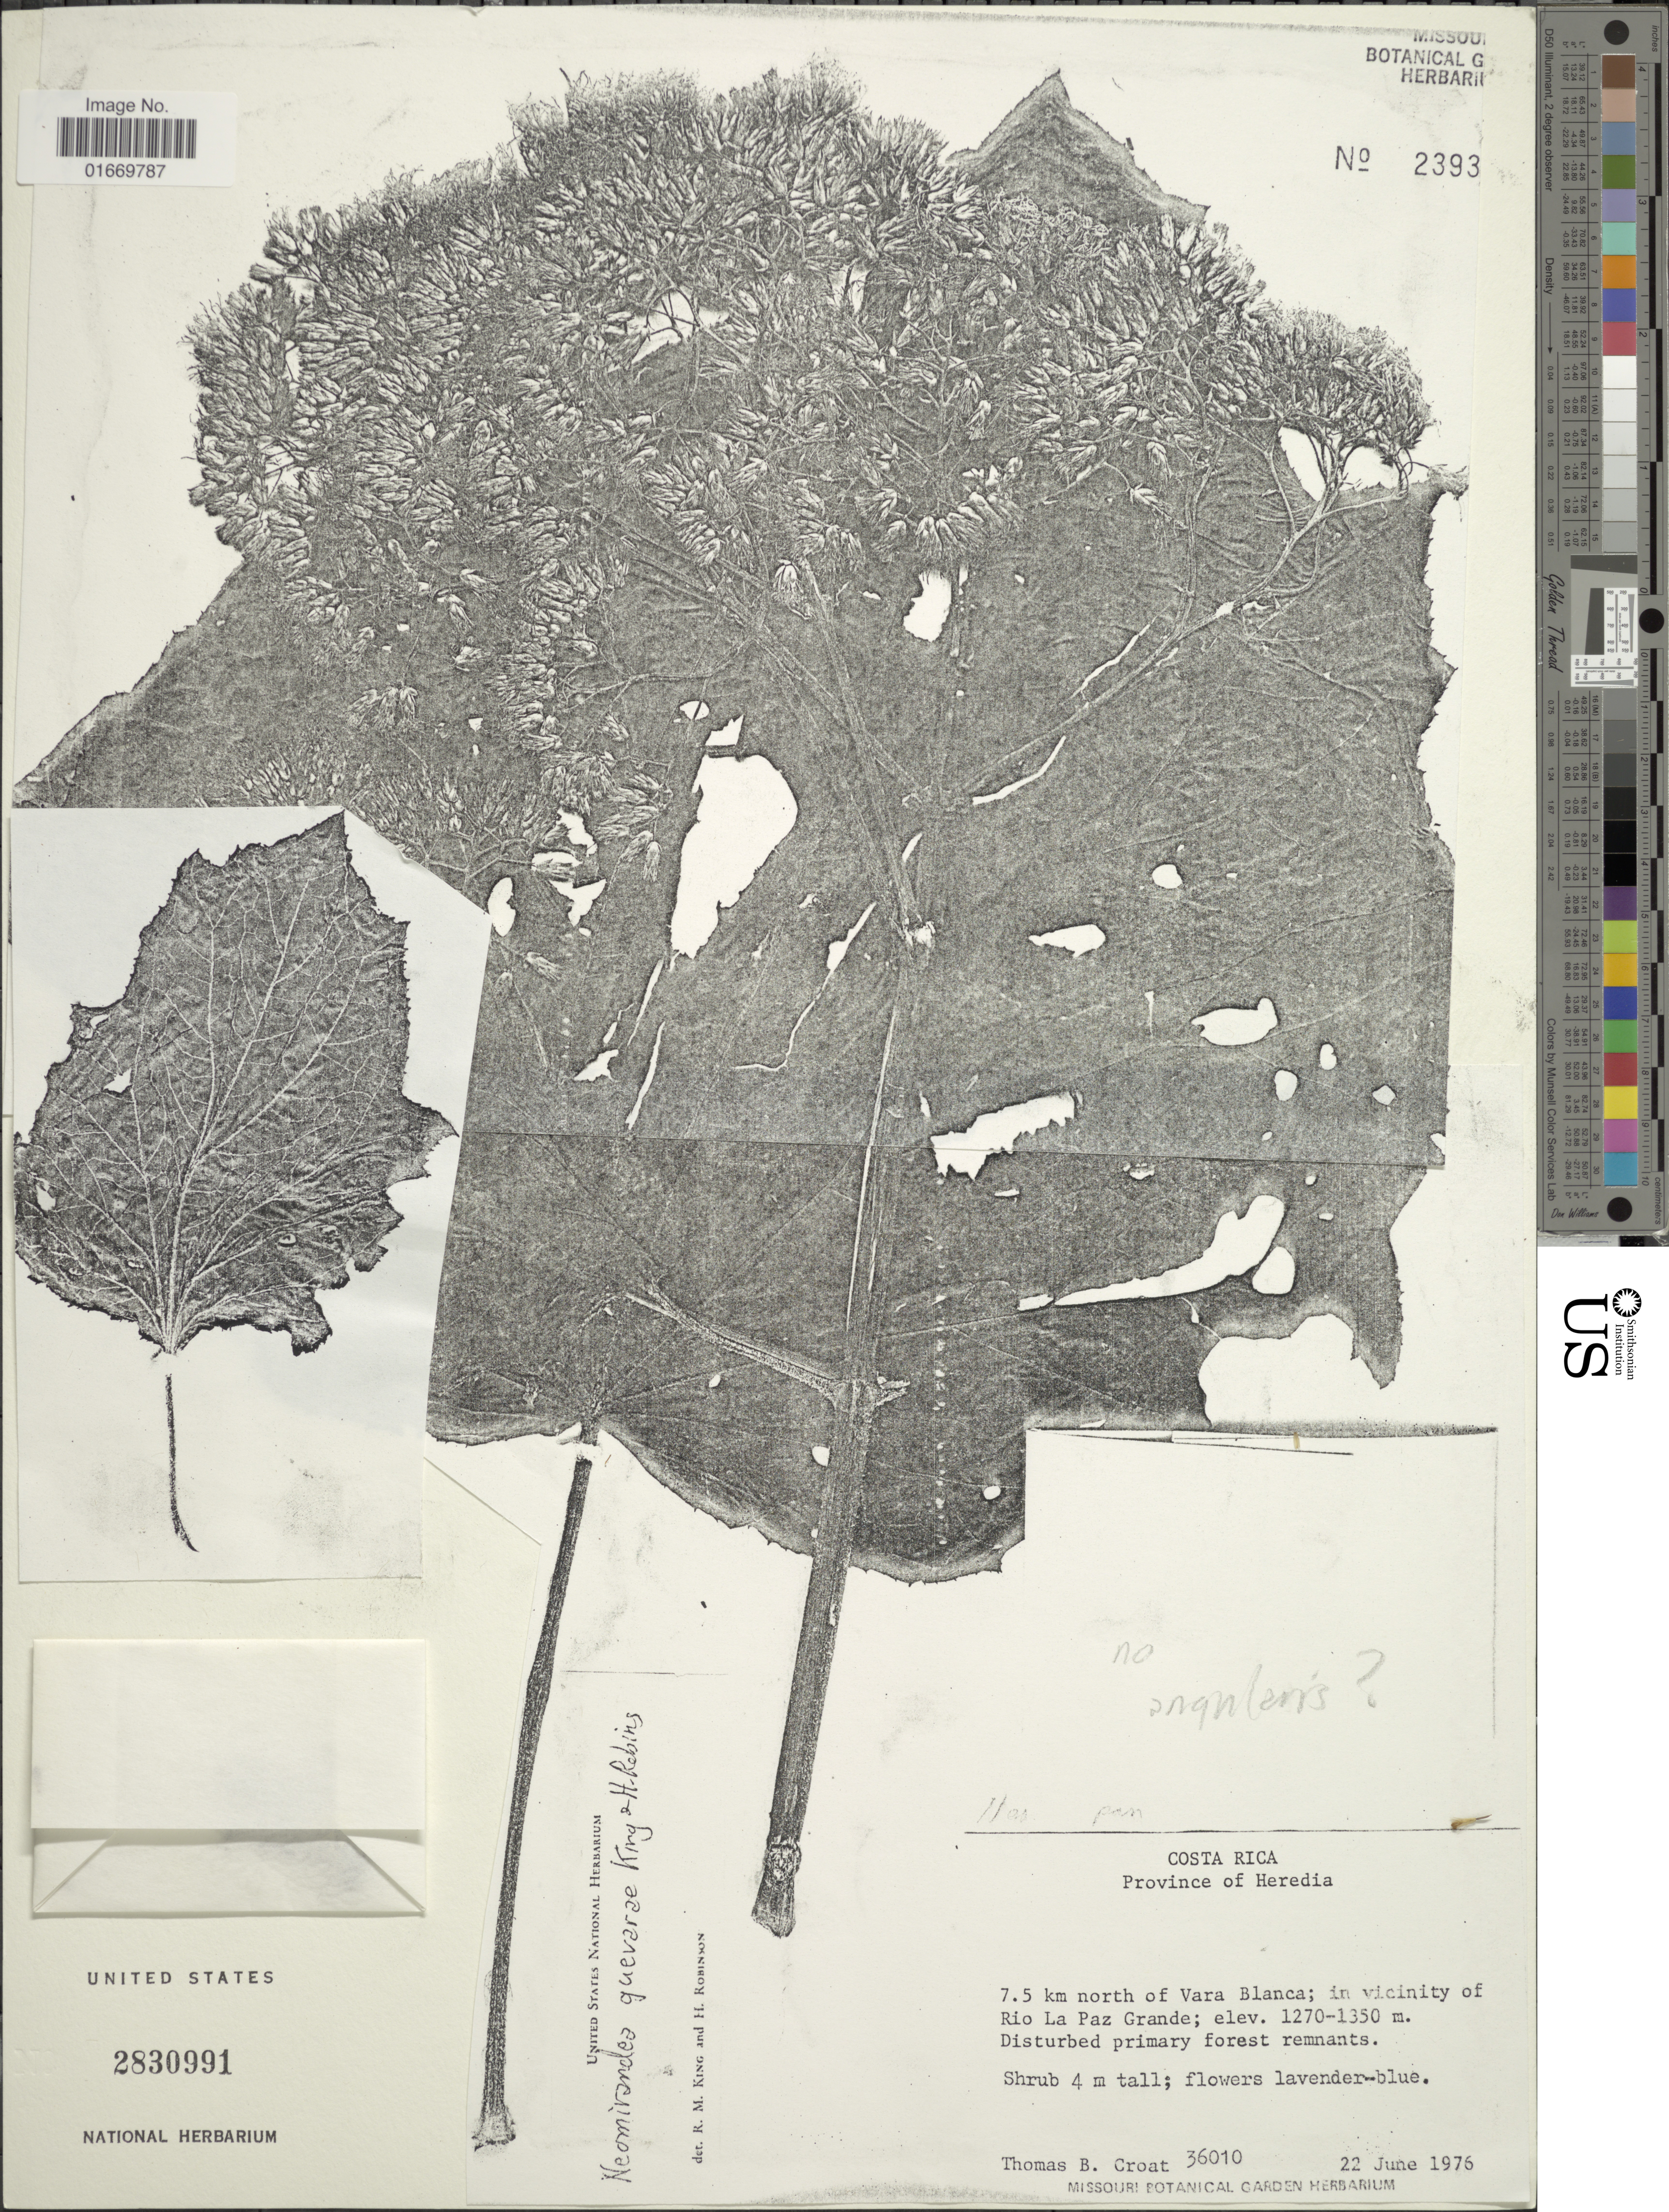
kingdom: Plantae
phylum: Tracheophyta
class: Magnoliopsida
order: Asterales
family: Asteraceae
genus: Neomirandea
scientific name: Neomirandea angularis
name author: (B.L. Rob.) R.M. King & H. Rob.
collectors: T. B. Croat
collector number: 36010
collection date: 1976-06-22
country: Costa Rica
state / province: Heredia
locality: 7.5 km north of Vara Blanca, in vicinity of Rio La Paz Grande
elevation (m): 1270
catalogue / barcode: US 2830991